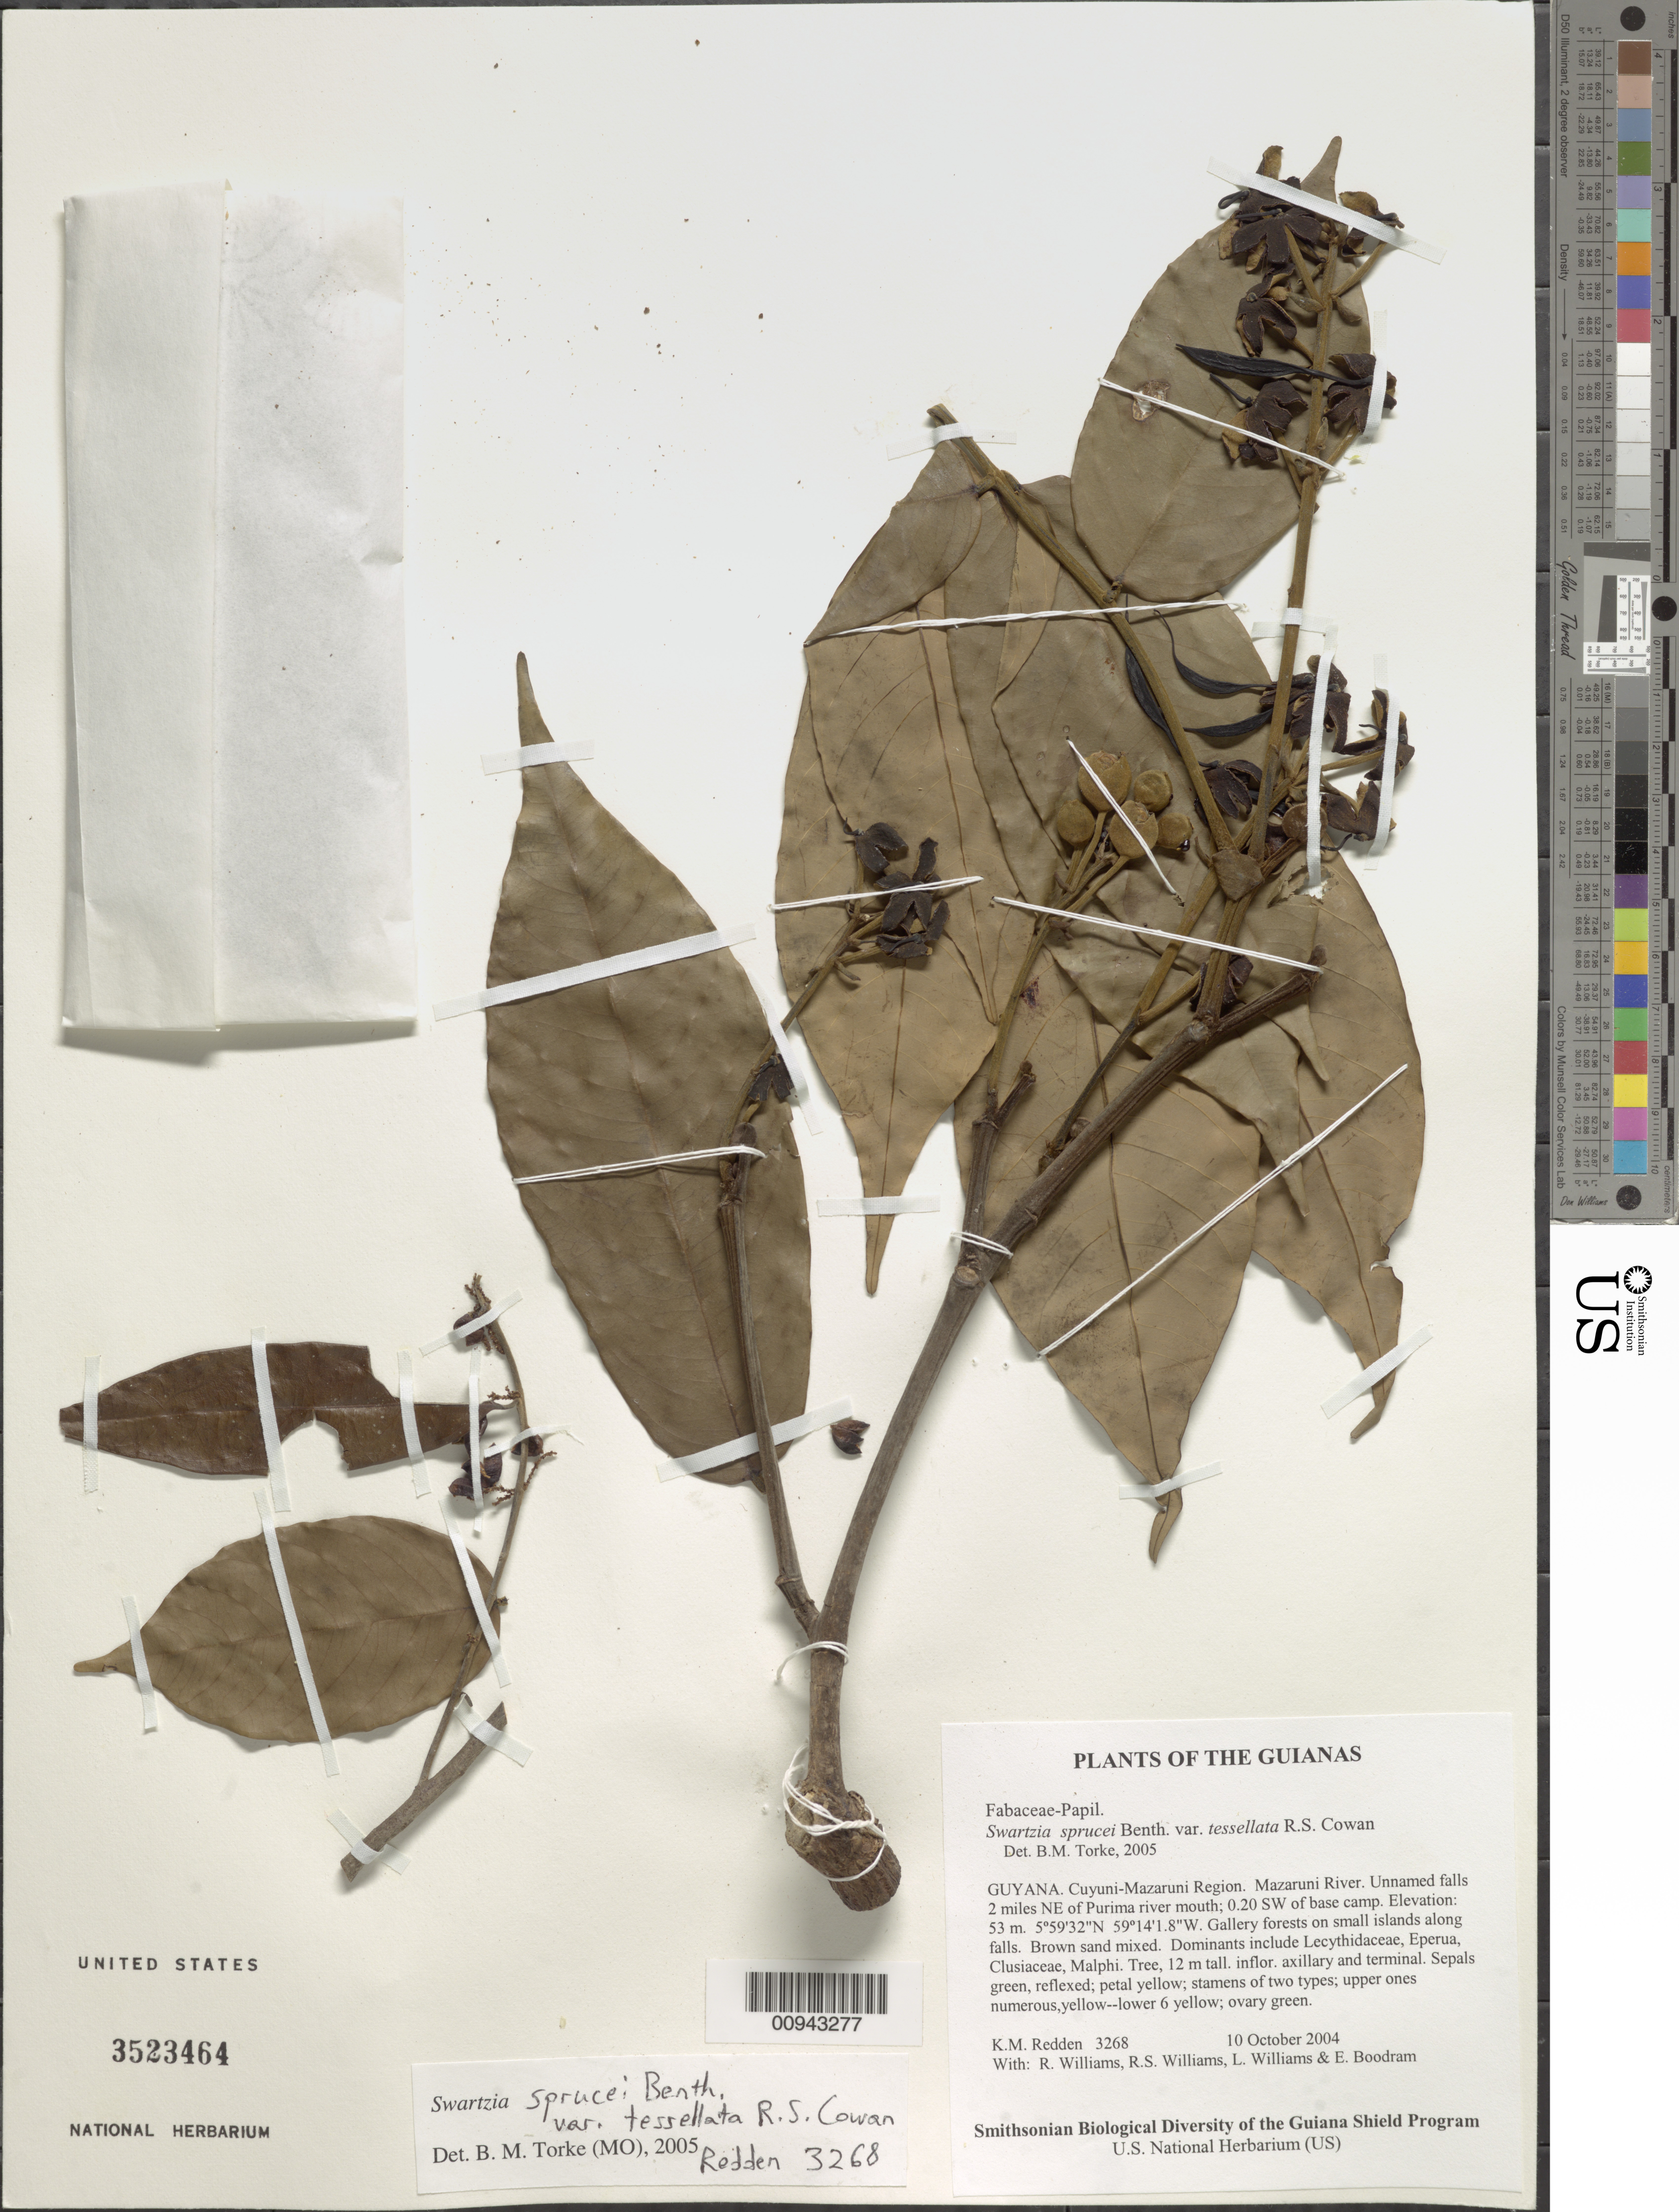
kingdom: Plantae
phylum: Tracheophyta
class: Magnoliopsida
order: Fabales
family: Fabaceae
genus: Swartzia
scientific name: Swartzia sprucei var. tessellata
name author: R.S. Cowan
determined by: Torke, B. M., (MO)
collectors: K. M. Redden, R. Williams, R. S. Williams, L. Williams & E. Boodram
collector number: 3268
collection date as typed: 10 October 2004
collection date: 2004-10-10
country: Guyana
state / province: Cuyuni-Mazaruni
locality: Mazaruni River. Unnamed falls 2 miles NE of Purima river mouth; 0.20 SW of base camp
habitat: Gallery forests on small islands along falls. Brown sand mixed. Dominants include Lecythidaceae, Eperua, Clusiaceae, Malpig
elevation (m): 53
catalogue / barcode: US 3523464